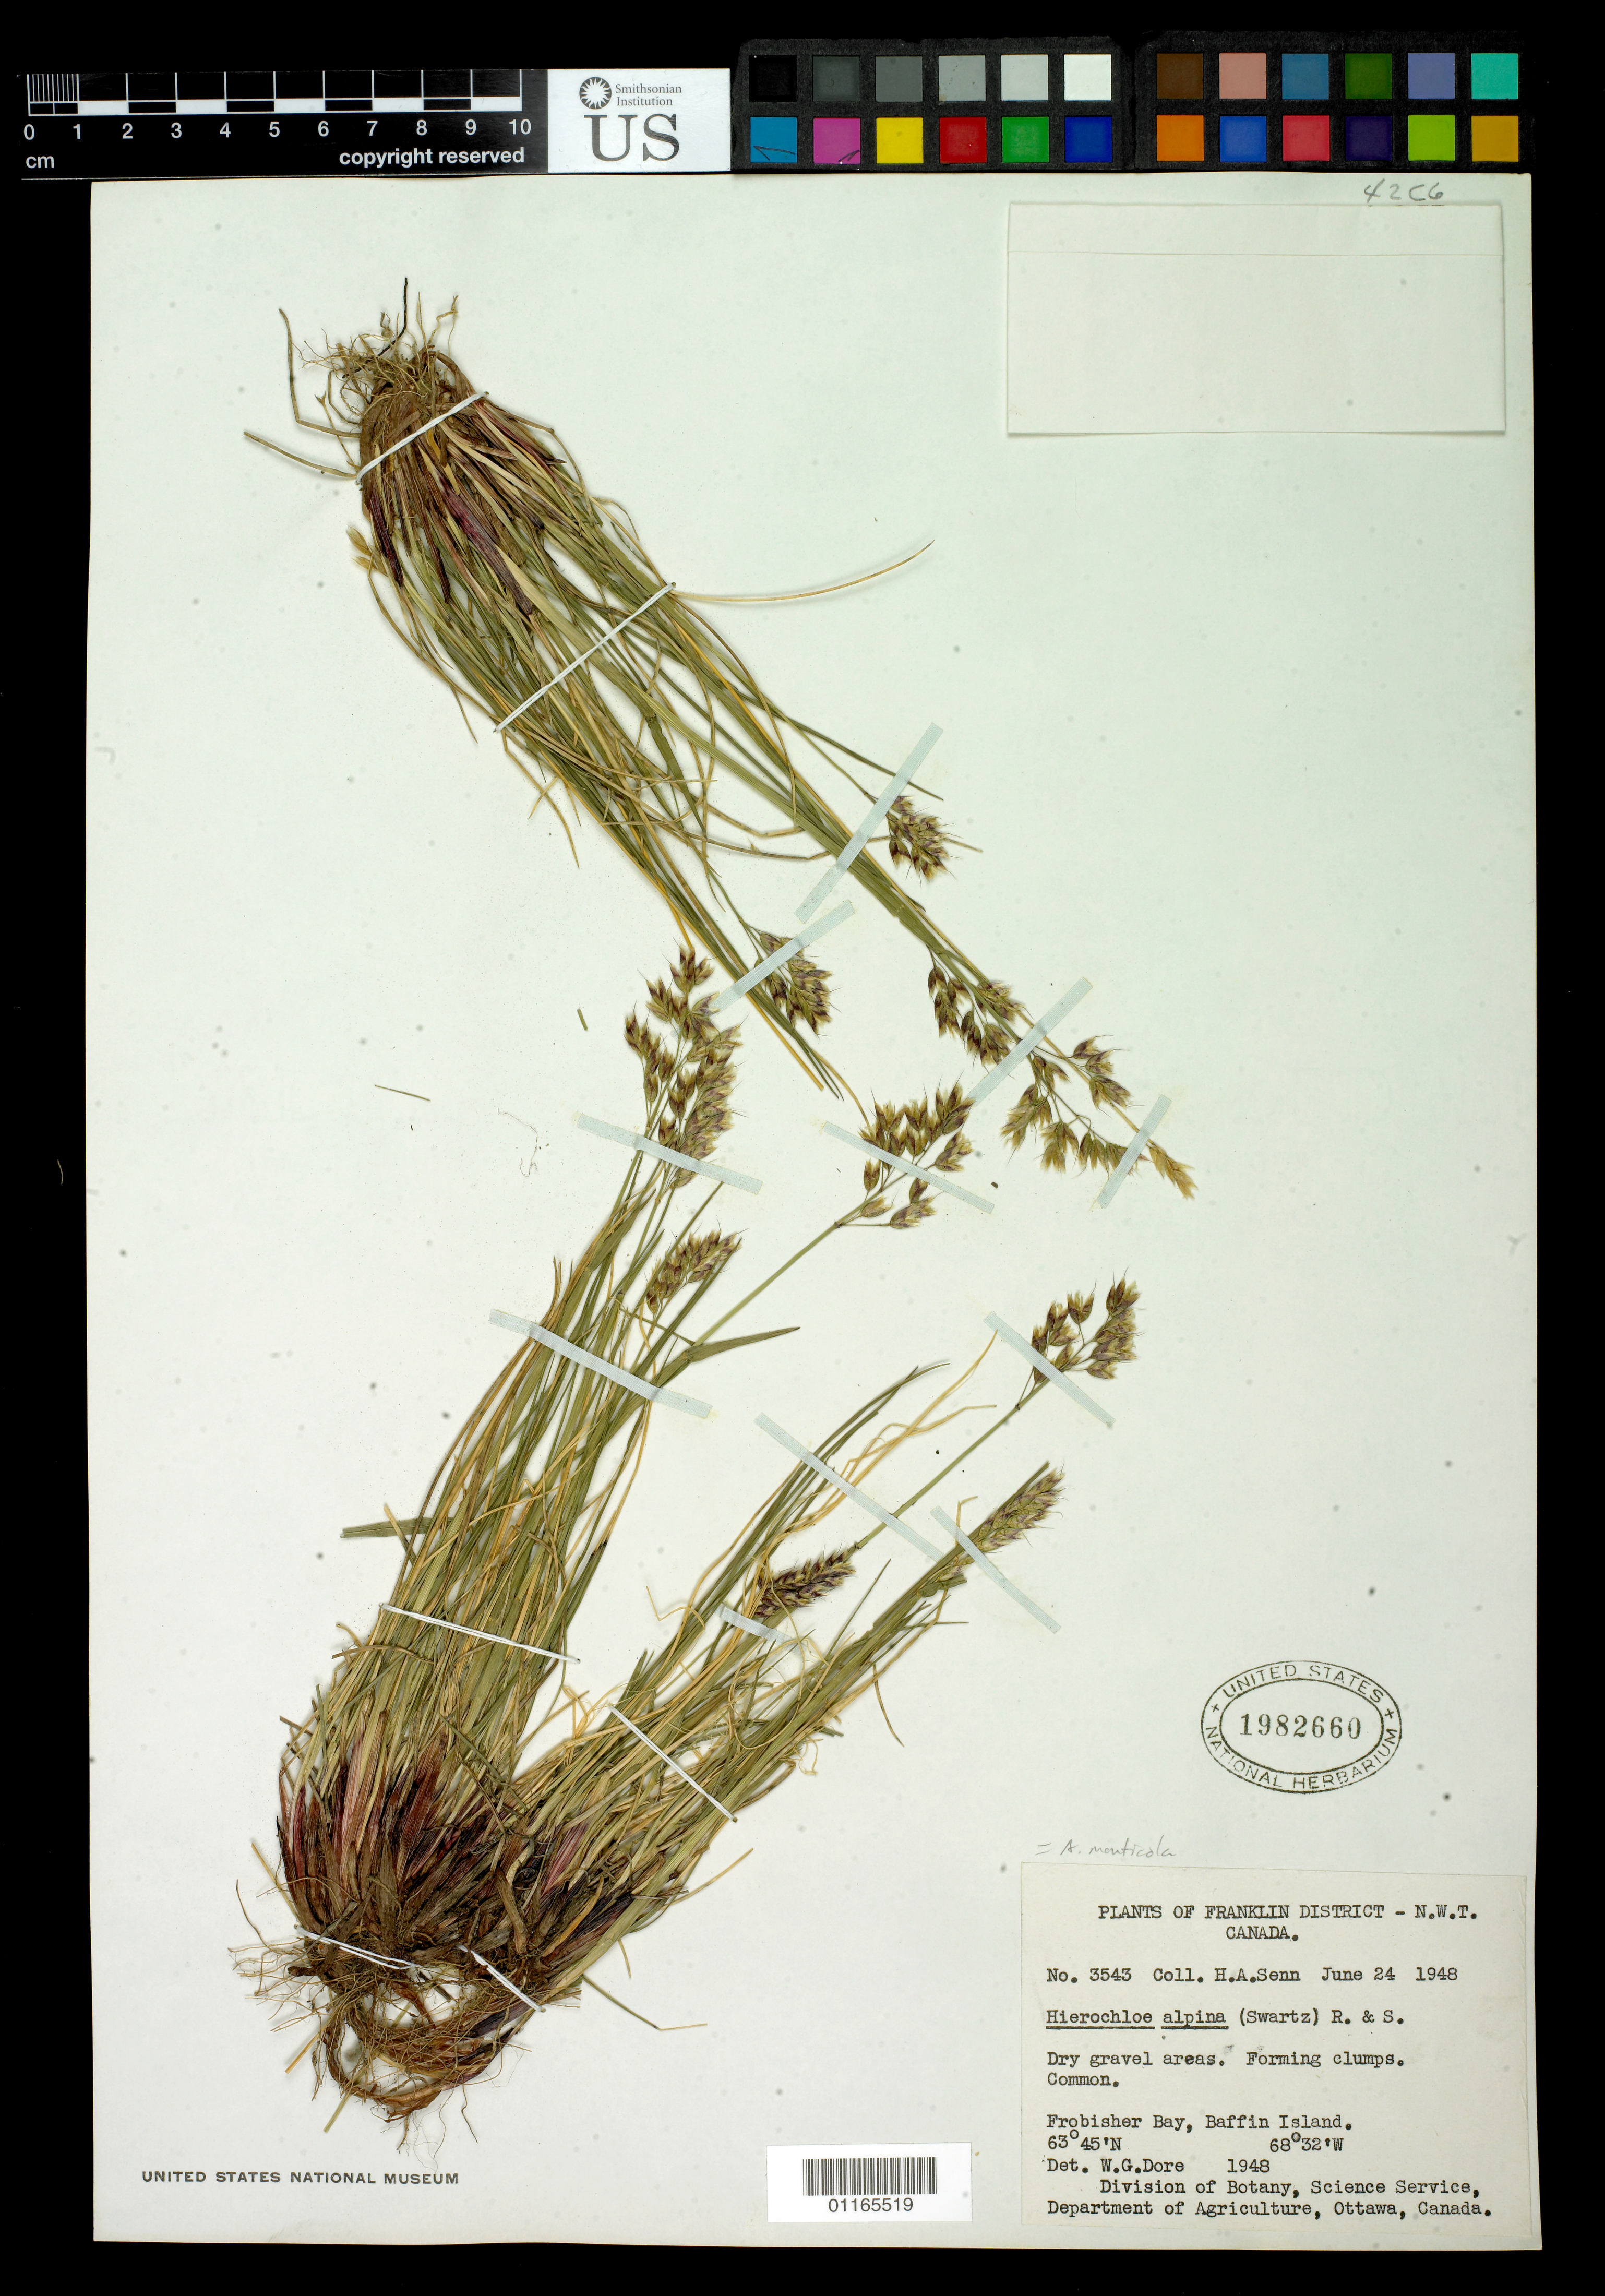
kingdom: Plantae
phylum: Tracheophyta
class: Liliopsida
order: Poales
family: Poaceae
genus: Anthoxanthum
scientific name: Anthoxanthum monticola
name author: (Bigelow) Veldkamp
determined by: Poaceae Reorganization Project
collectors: H. Senn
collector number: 3543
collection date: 1948-06-24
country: Canada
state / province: Nunavut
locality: Frobisher Bay, Baffin Island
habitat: Dry gravel areas. Forming clumps, Common.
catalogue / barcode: US 1982660